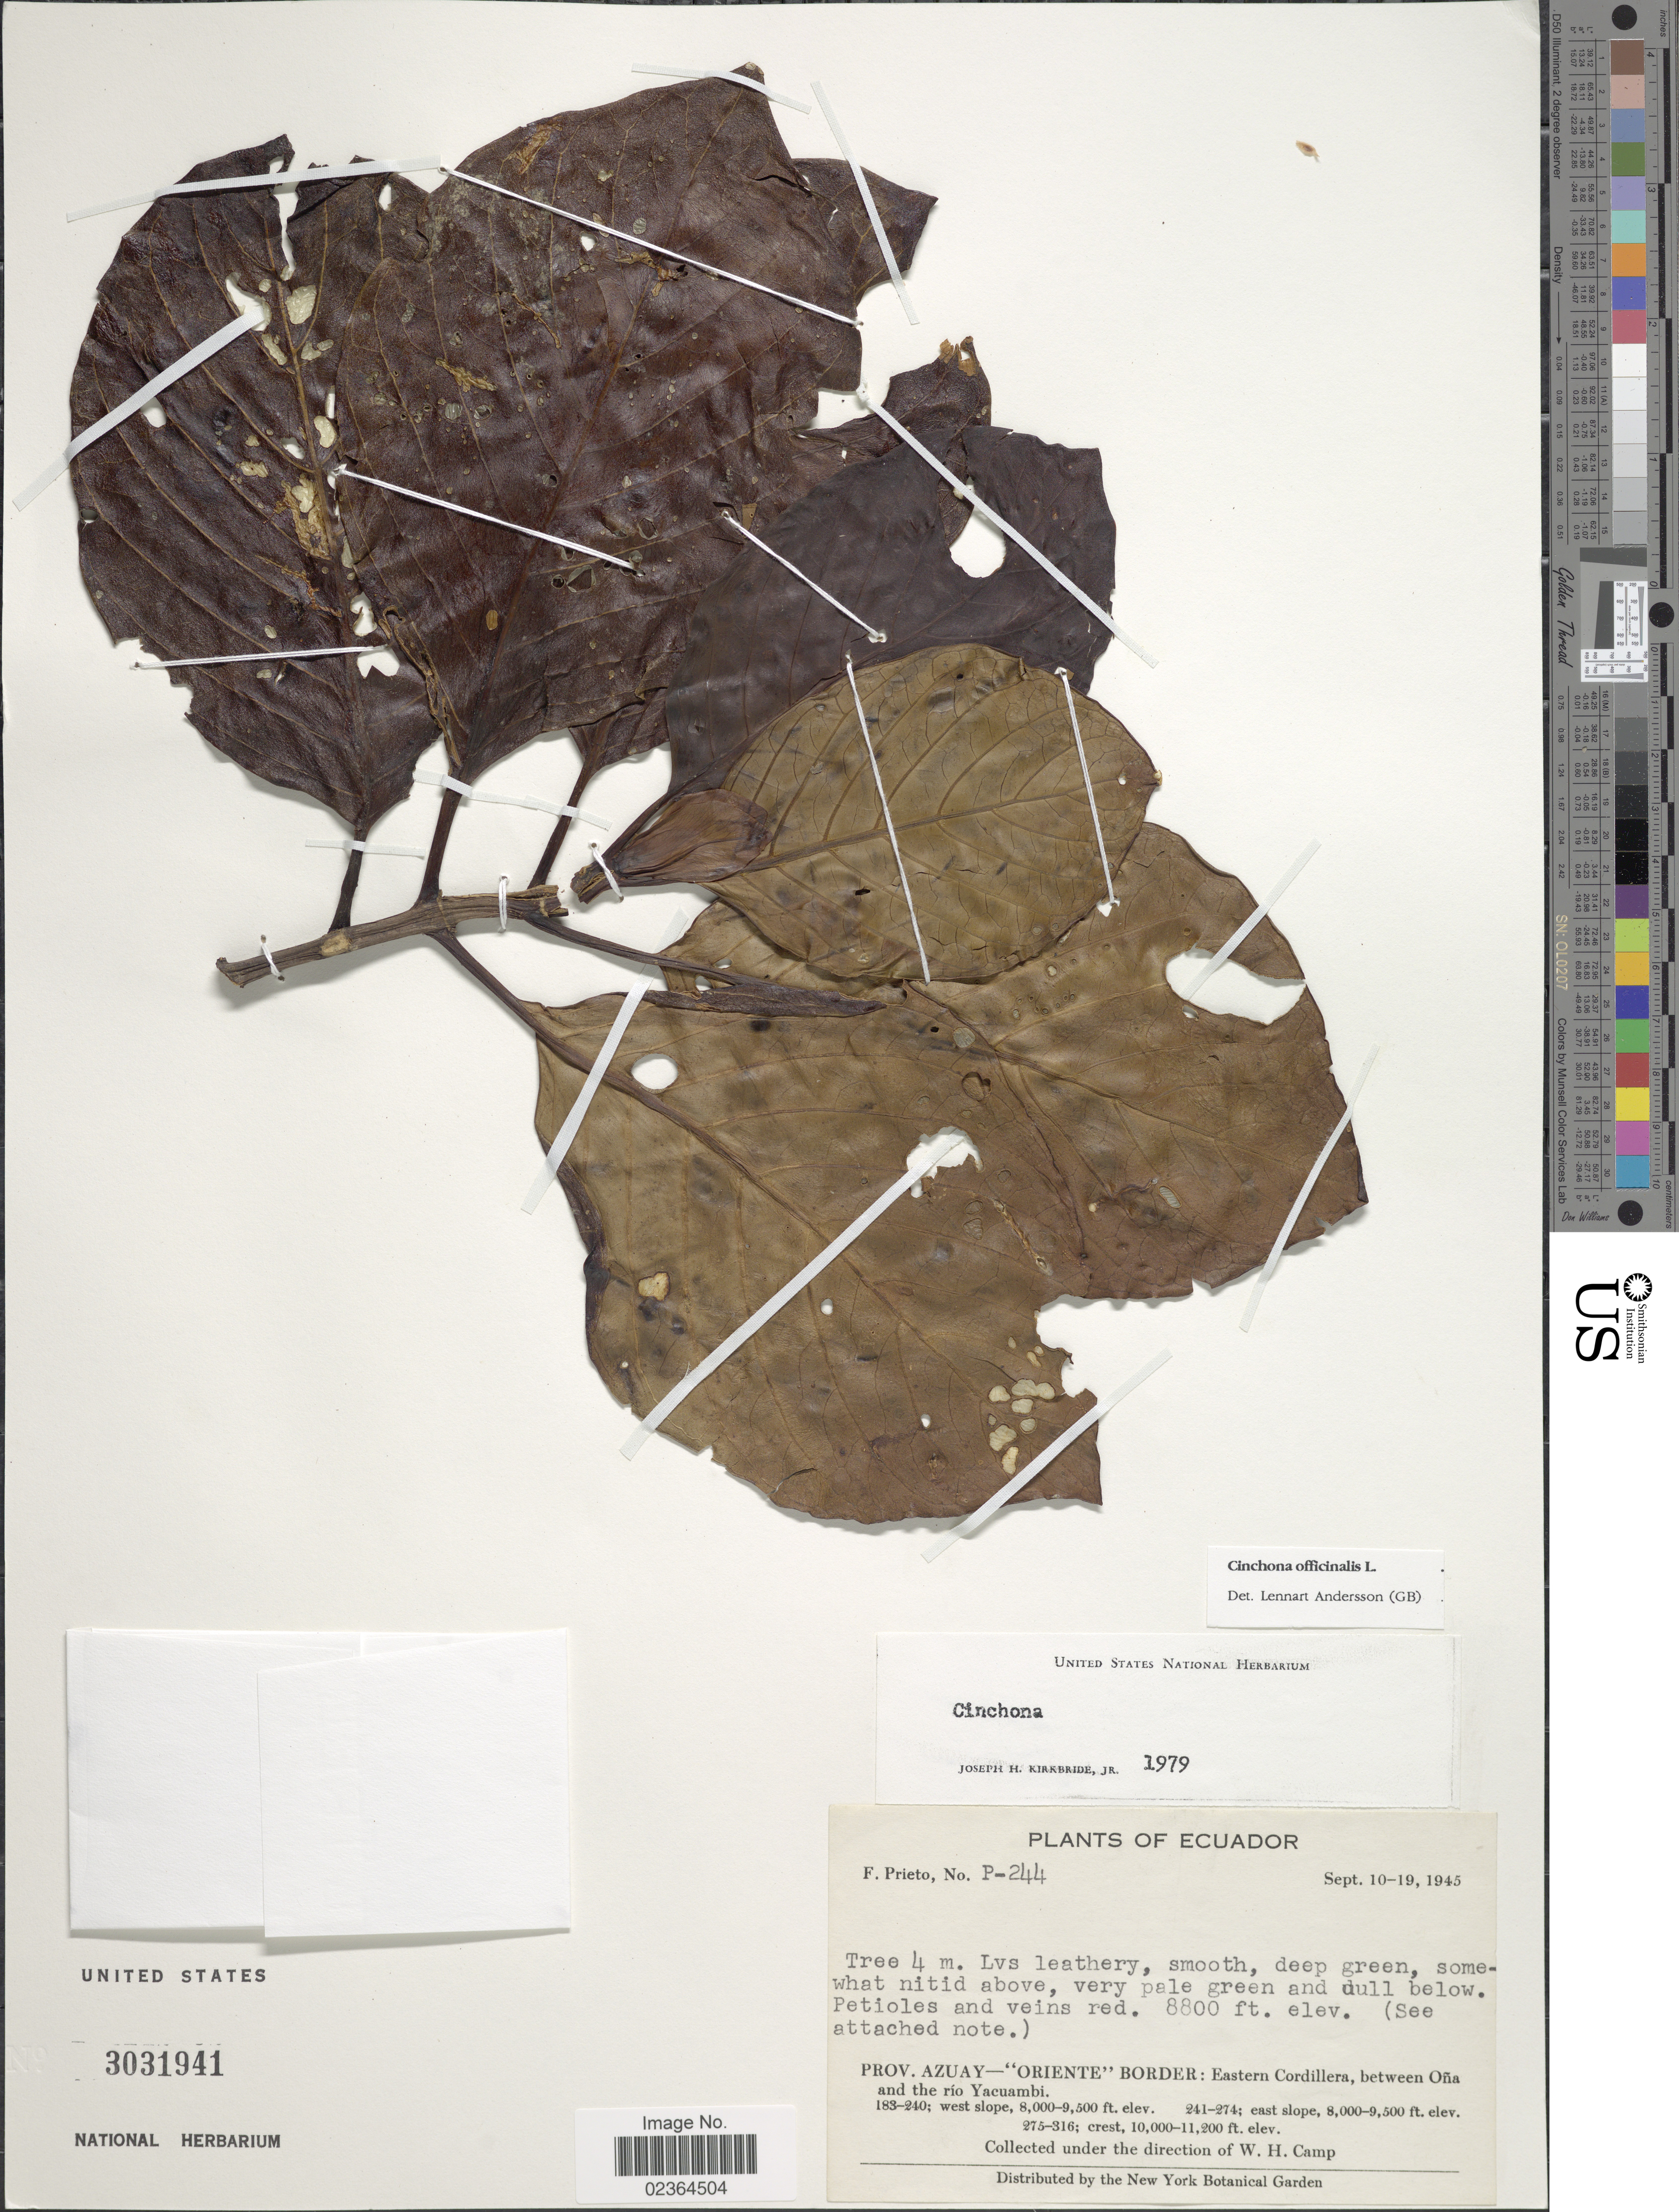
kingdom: Plantae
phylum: Tracheophyta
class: Magnoliopsida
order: Gentianales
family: Rubiaceae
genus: Cinchona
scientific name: Cinchona officinalis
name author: L.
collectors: F. Prieto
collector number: P-244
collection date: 1945-09-10/1945-09-19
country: Ecuador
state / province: Azuay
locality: Prov. Azuay Oriente Border: Eastern Cordillera, between Ona and the rio Yacuambi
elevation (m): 2682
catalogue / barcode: US 3031941